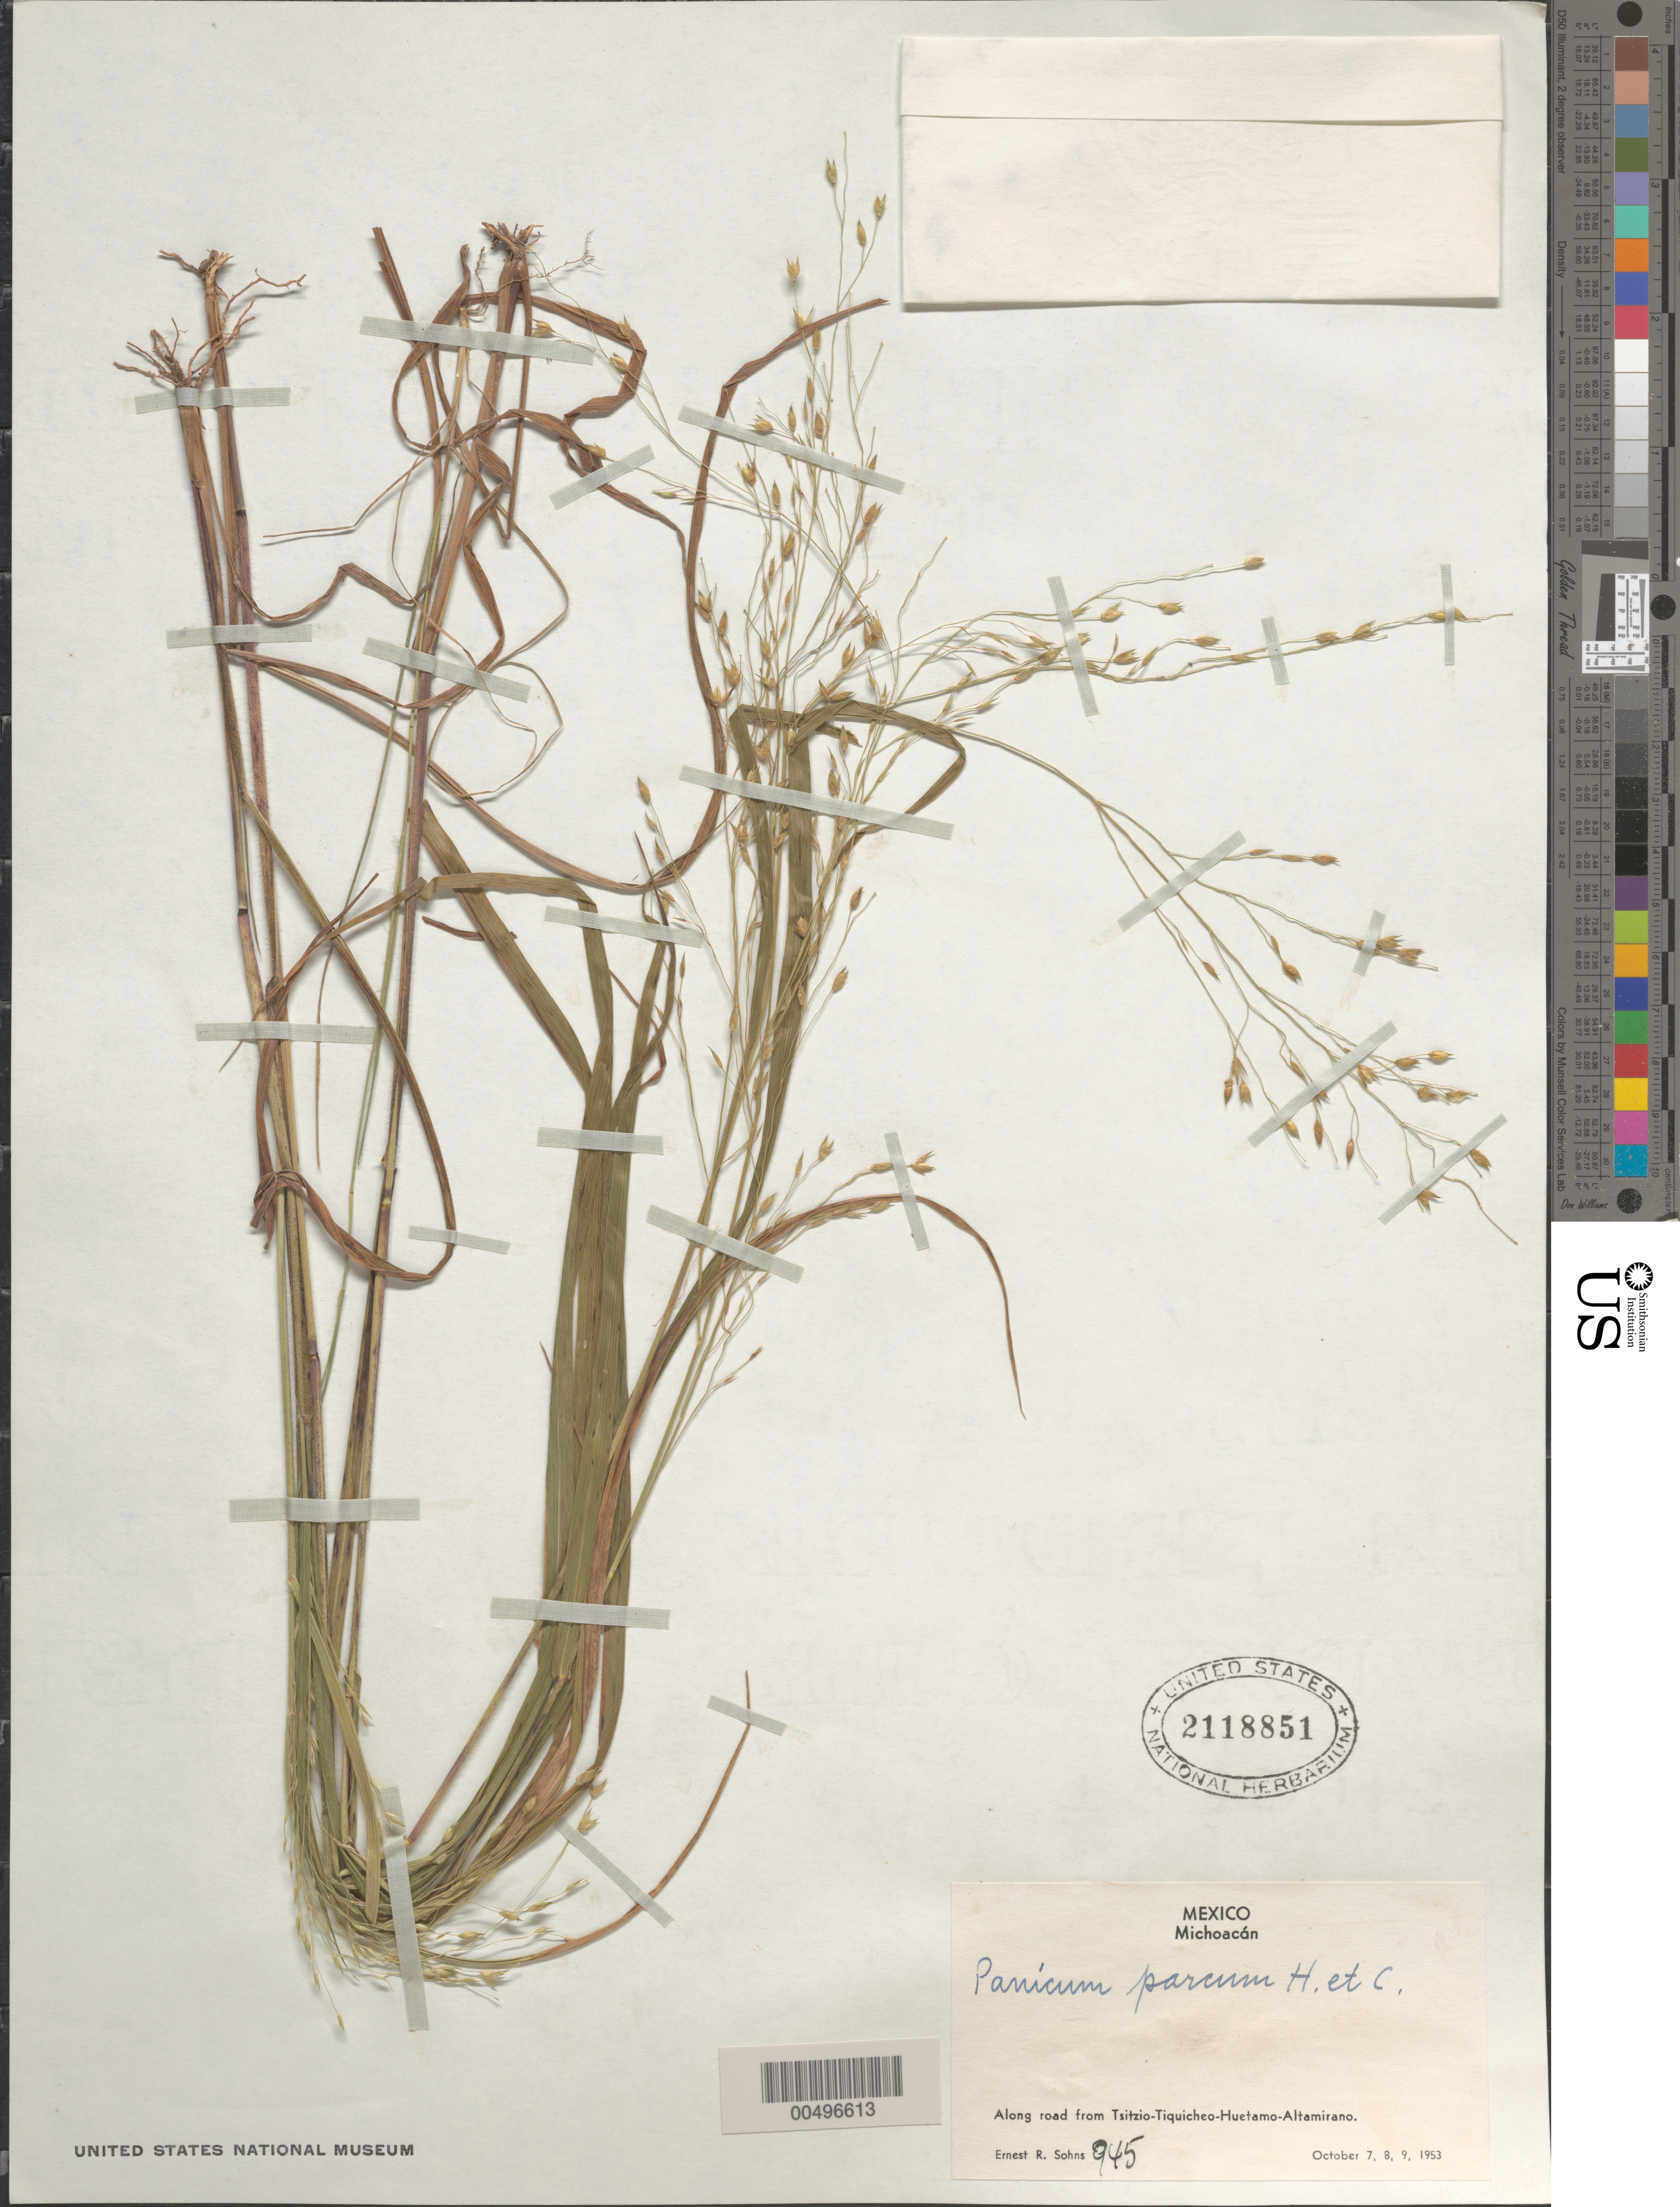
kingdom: Plantae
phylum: Tracheophyta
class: Liliopsida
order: Poales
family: Poaceae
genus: Panicum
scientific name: Panicum parcum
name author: Hitchc. & Chase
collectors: E. R. Sohns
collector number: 945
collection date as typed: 7 Oct 1953 to 9 Oct 1953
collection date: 1953-10-07/1953-10-09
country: Mexico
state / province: Michoacán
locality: Along rd from Tsitzio-Tiquicheo-Huetamo-Altamirano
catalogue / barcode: US 2118851